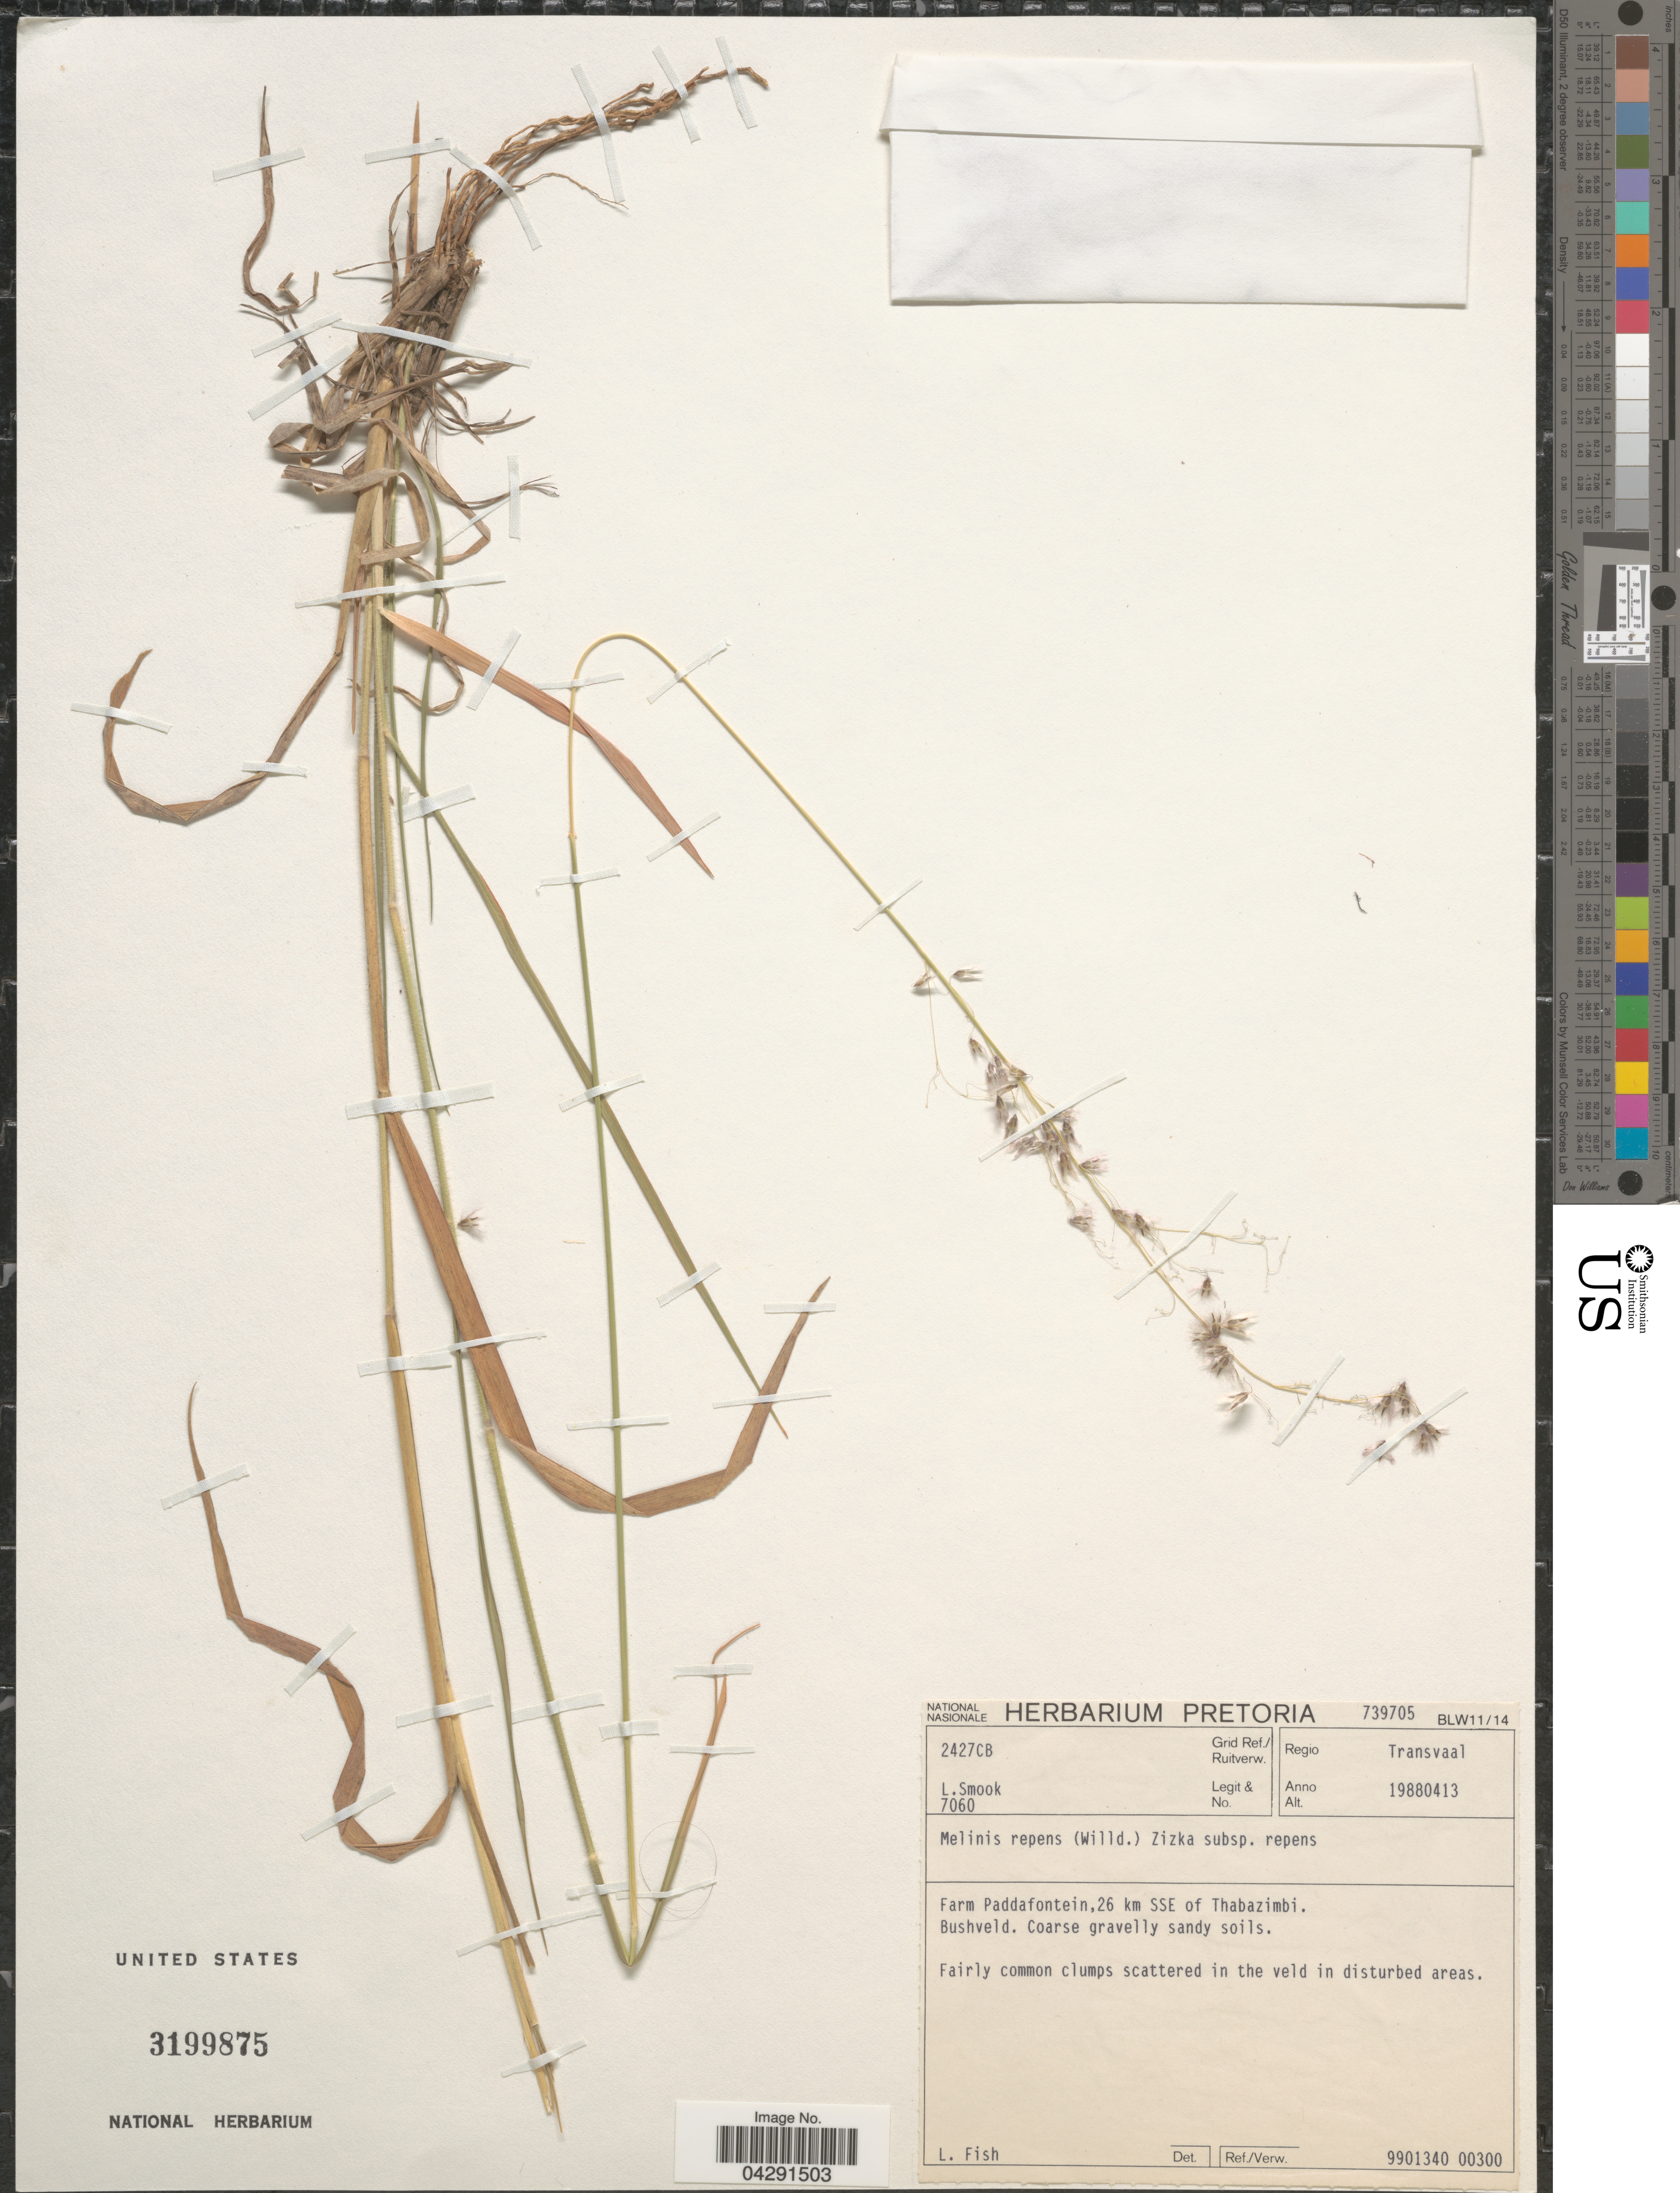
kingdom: Plantae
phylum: Tracheophyta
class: Liliopsida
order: Poales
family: Poaceae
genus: Melinis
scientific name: Melinis repens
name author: (Willd.) Zizka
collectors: L. Smook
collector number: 7060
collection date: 1988-04-13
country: South Africa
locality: Grid Ref./Ruitverw. 2427CB. Regio Transvaal. Farm Paddafontein, 26 km SSE of Thabazimbi. Bushveld. Fairly common clumps scattered in the veld in disturbed areas.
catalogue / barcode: US 3199875